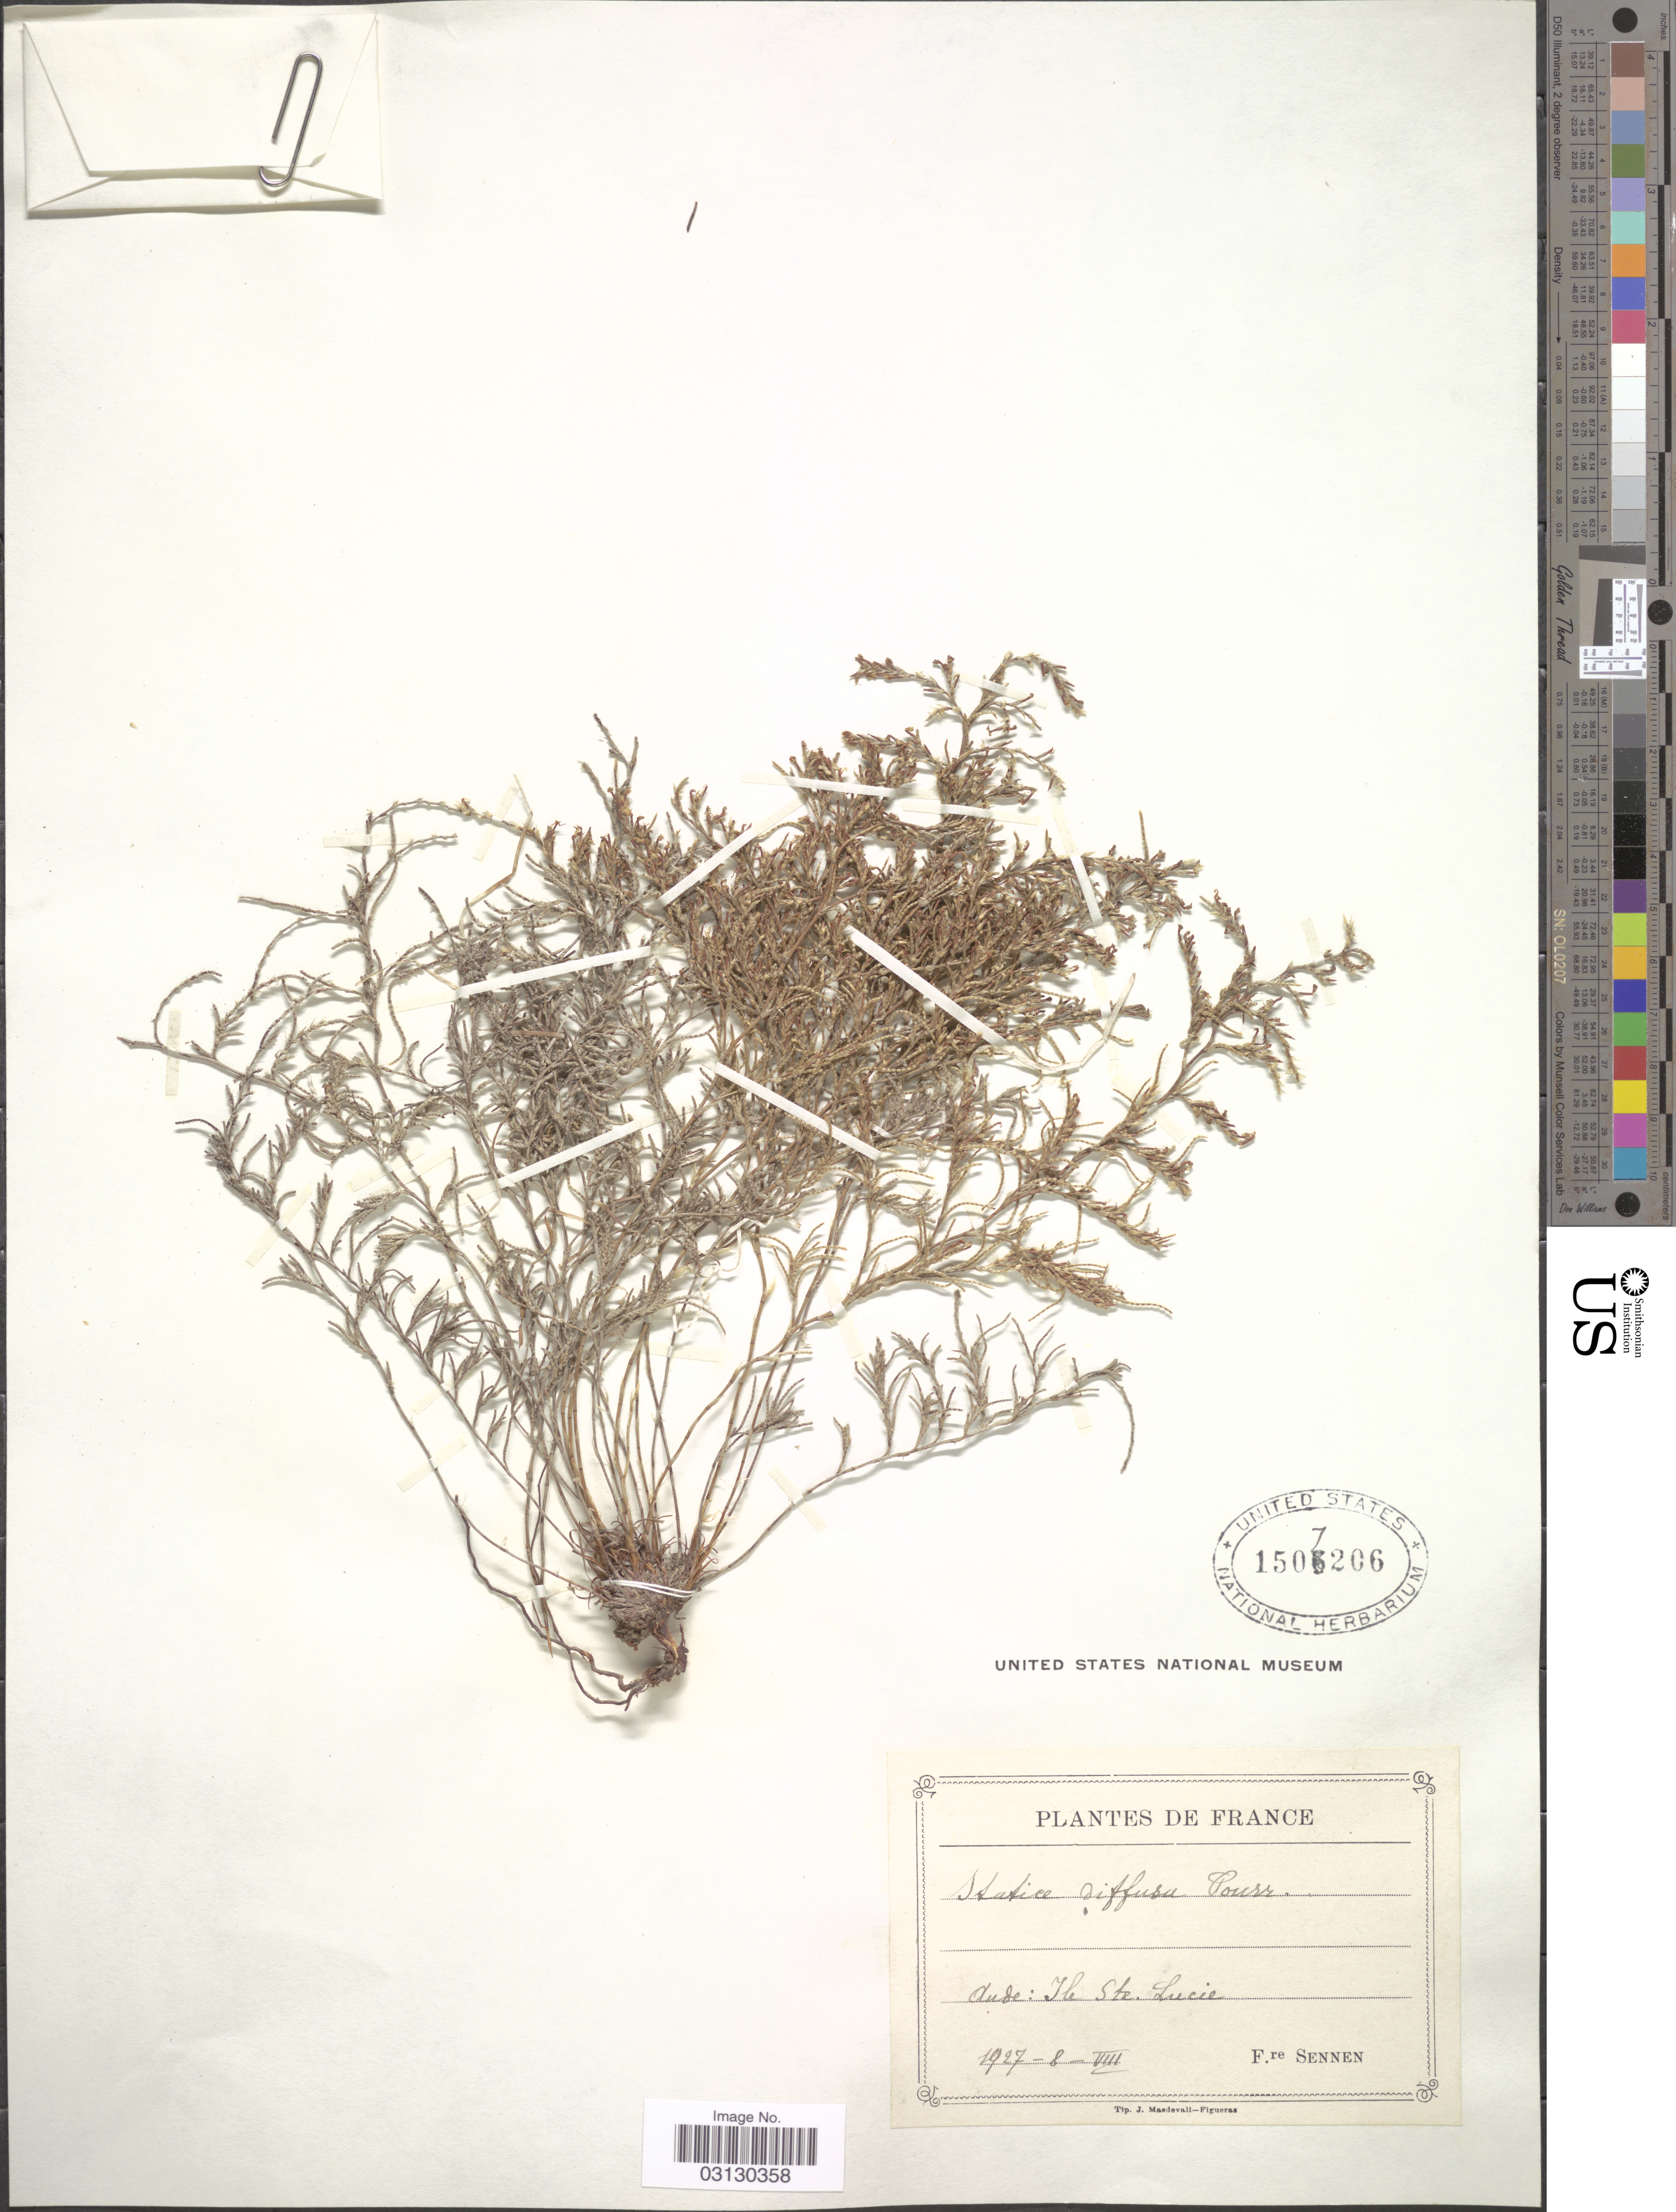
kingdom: Plantae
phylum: Tracheophyta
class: Magnoliopsida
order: Caryophyllales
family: Plumbaginaceae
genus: Myriolimon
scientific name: Myriolimon diffusum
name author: (Pourr.) Lledó et al.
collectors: E. Sennen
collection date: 1927-08-08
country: France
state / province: Occitanie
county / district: Aude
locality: Aude: Ile Ste. Lucie.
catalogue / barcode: US 1507206